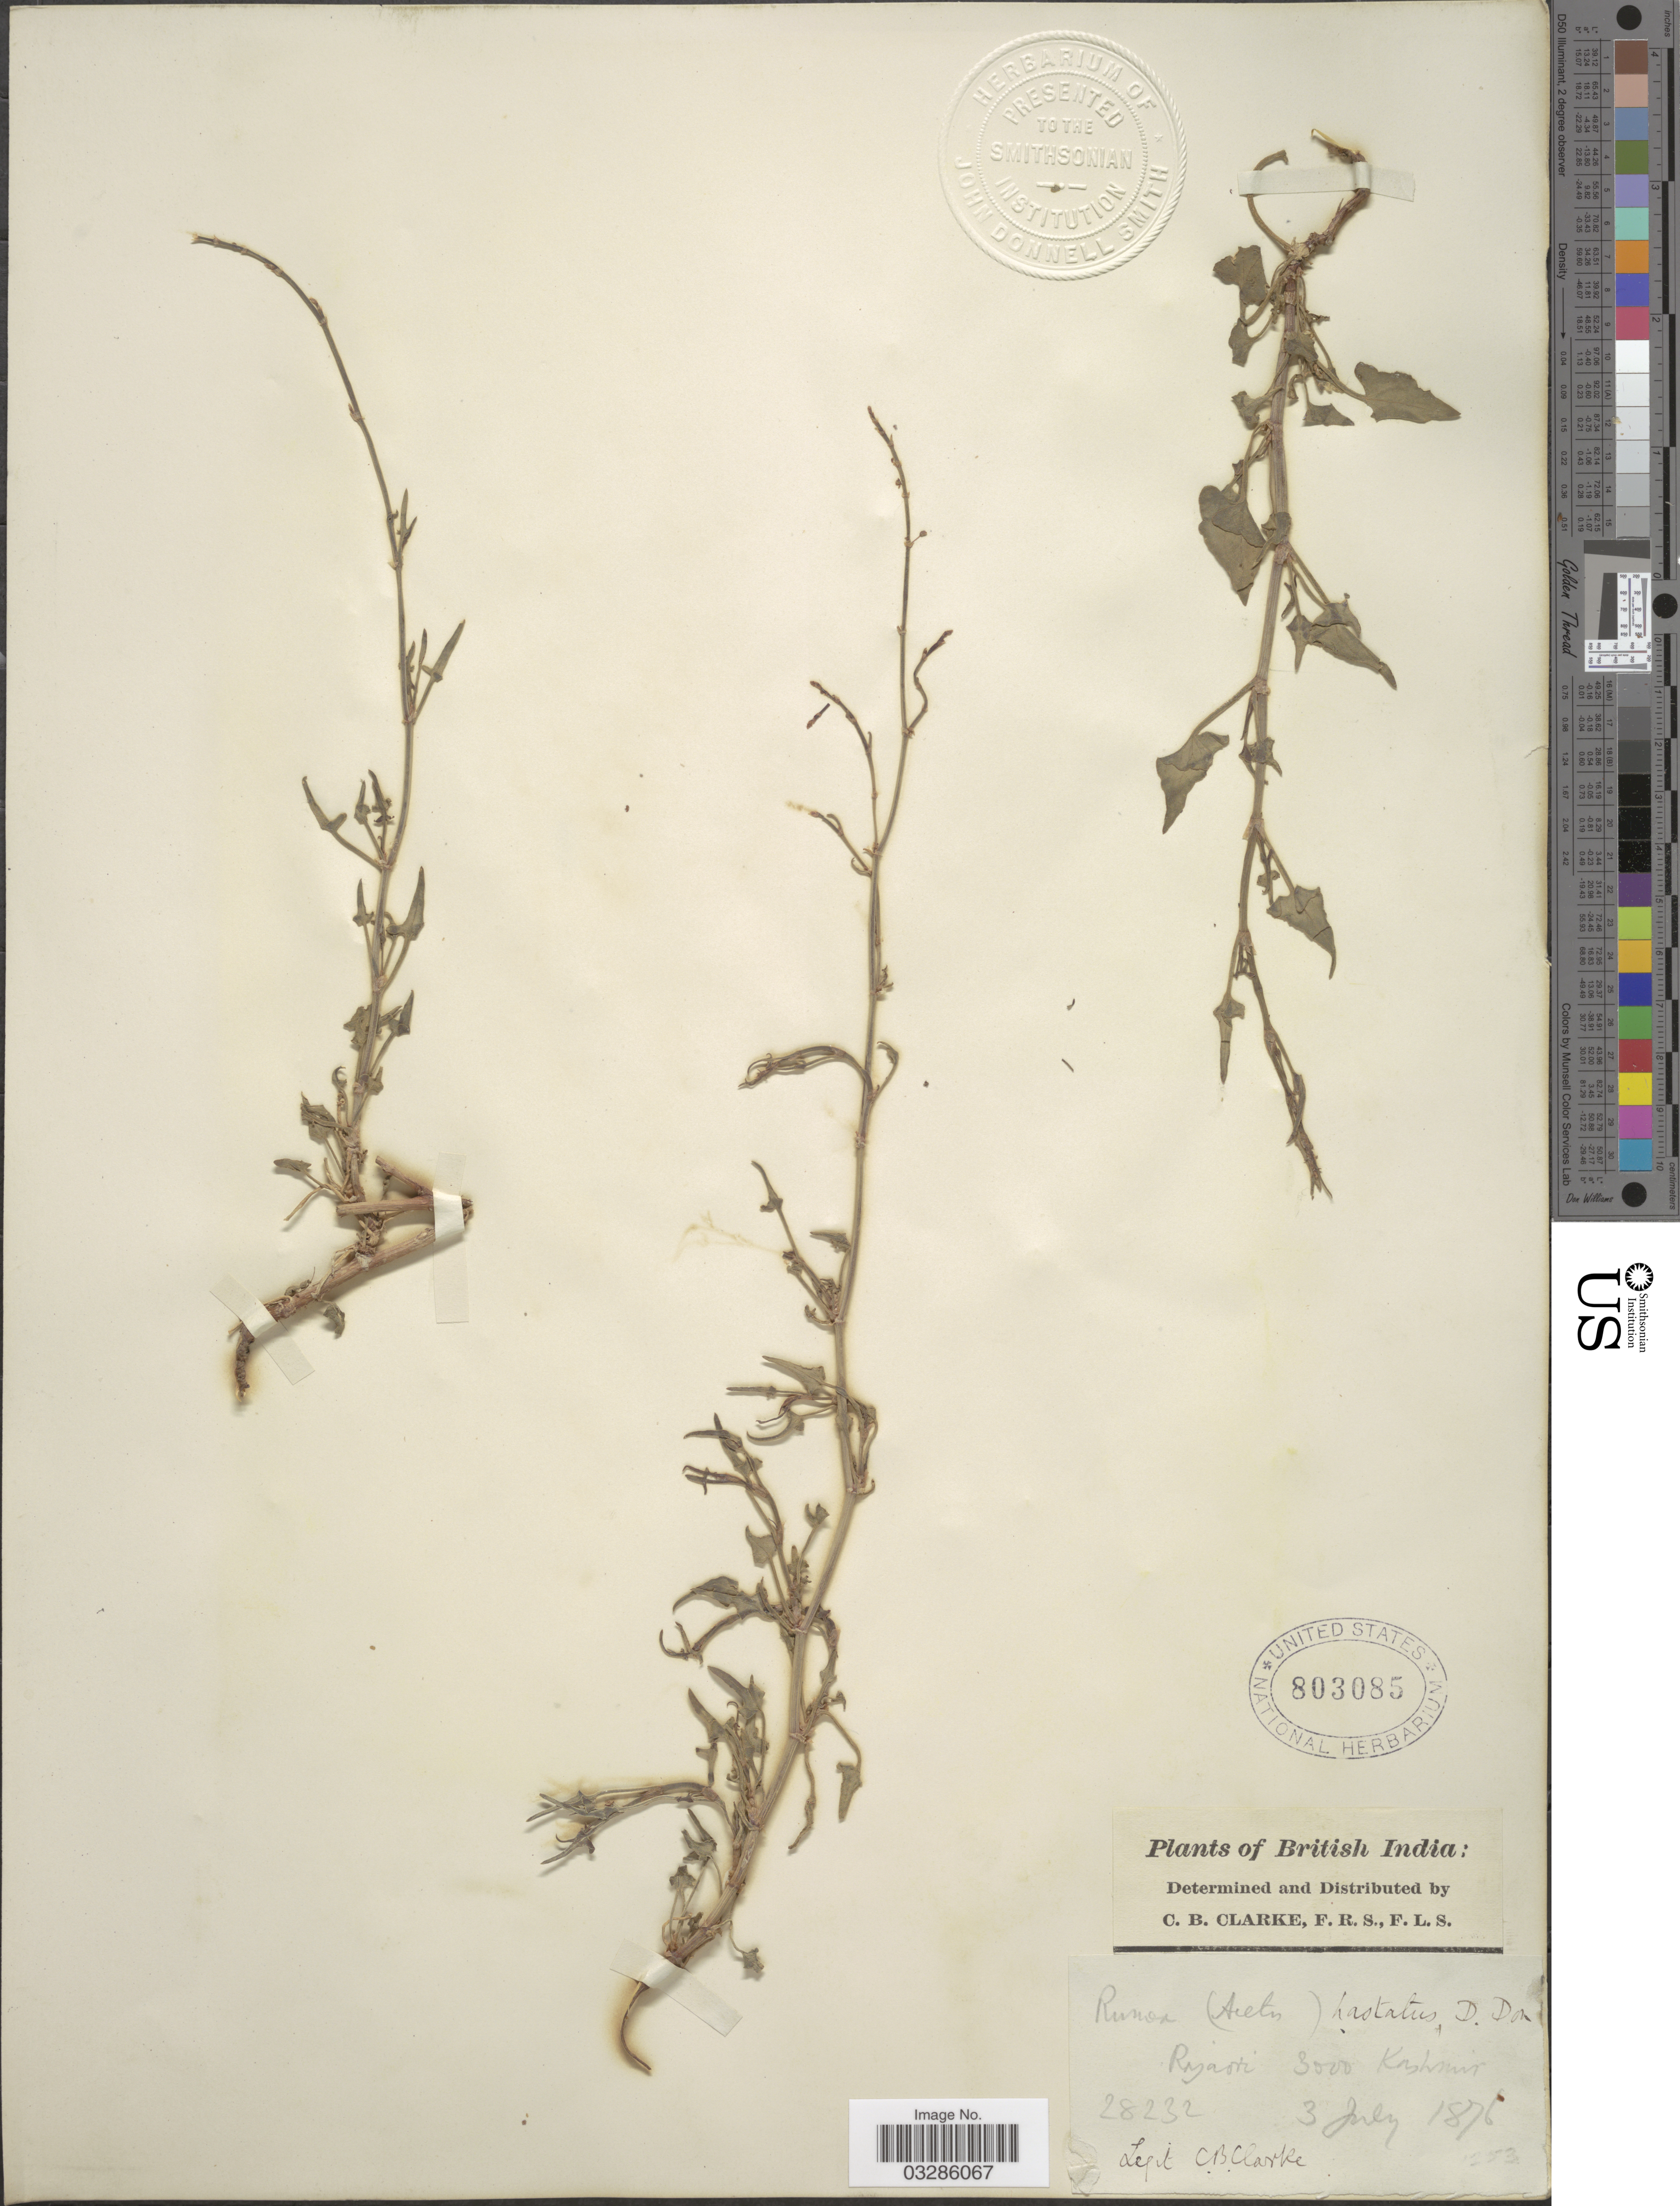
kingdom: Plantae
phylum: Tracheophyta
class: Magnoliopsida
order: Caryophyllales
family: Polygonaceae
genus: Rumex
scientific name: Rumex hastatus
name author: D. Don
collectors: C. B. Clarke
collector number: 28232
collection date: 1876-07-03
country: India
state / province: Jammu and Kashmir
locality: British India, Rajauri, Kashmir.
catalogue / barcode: US 803085